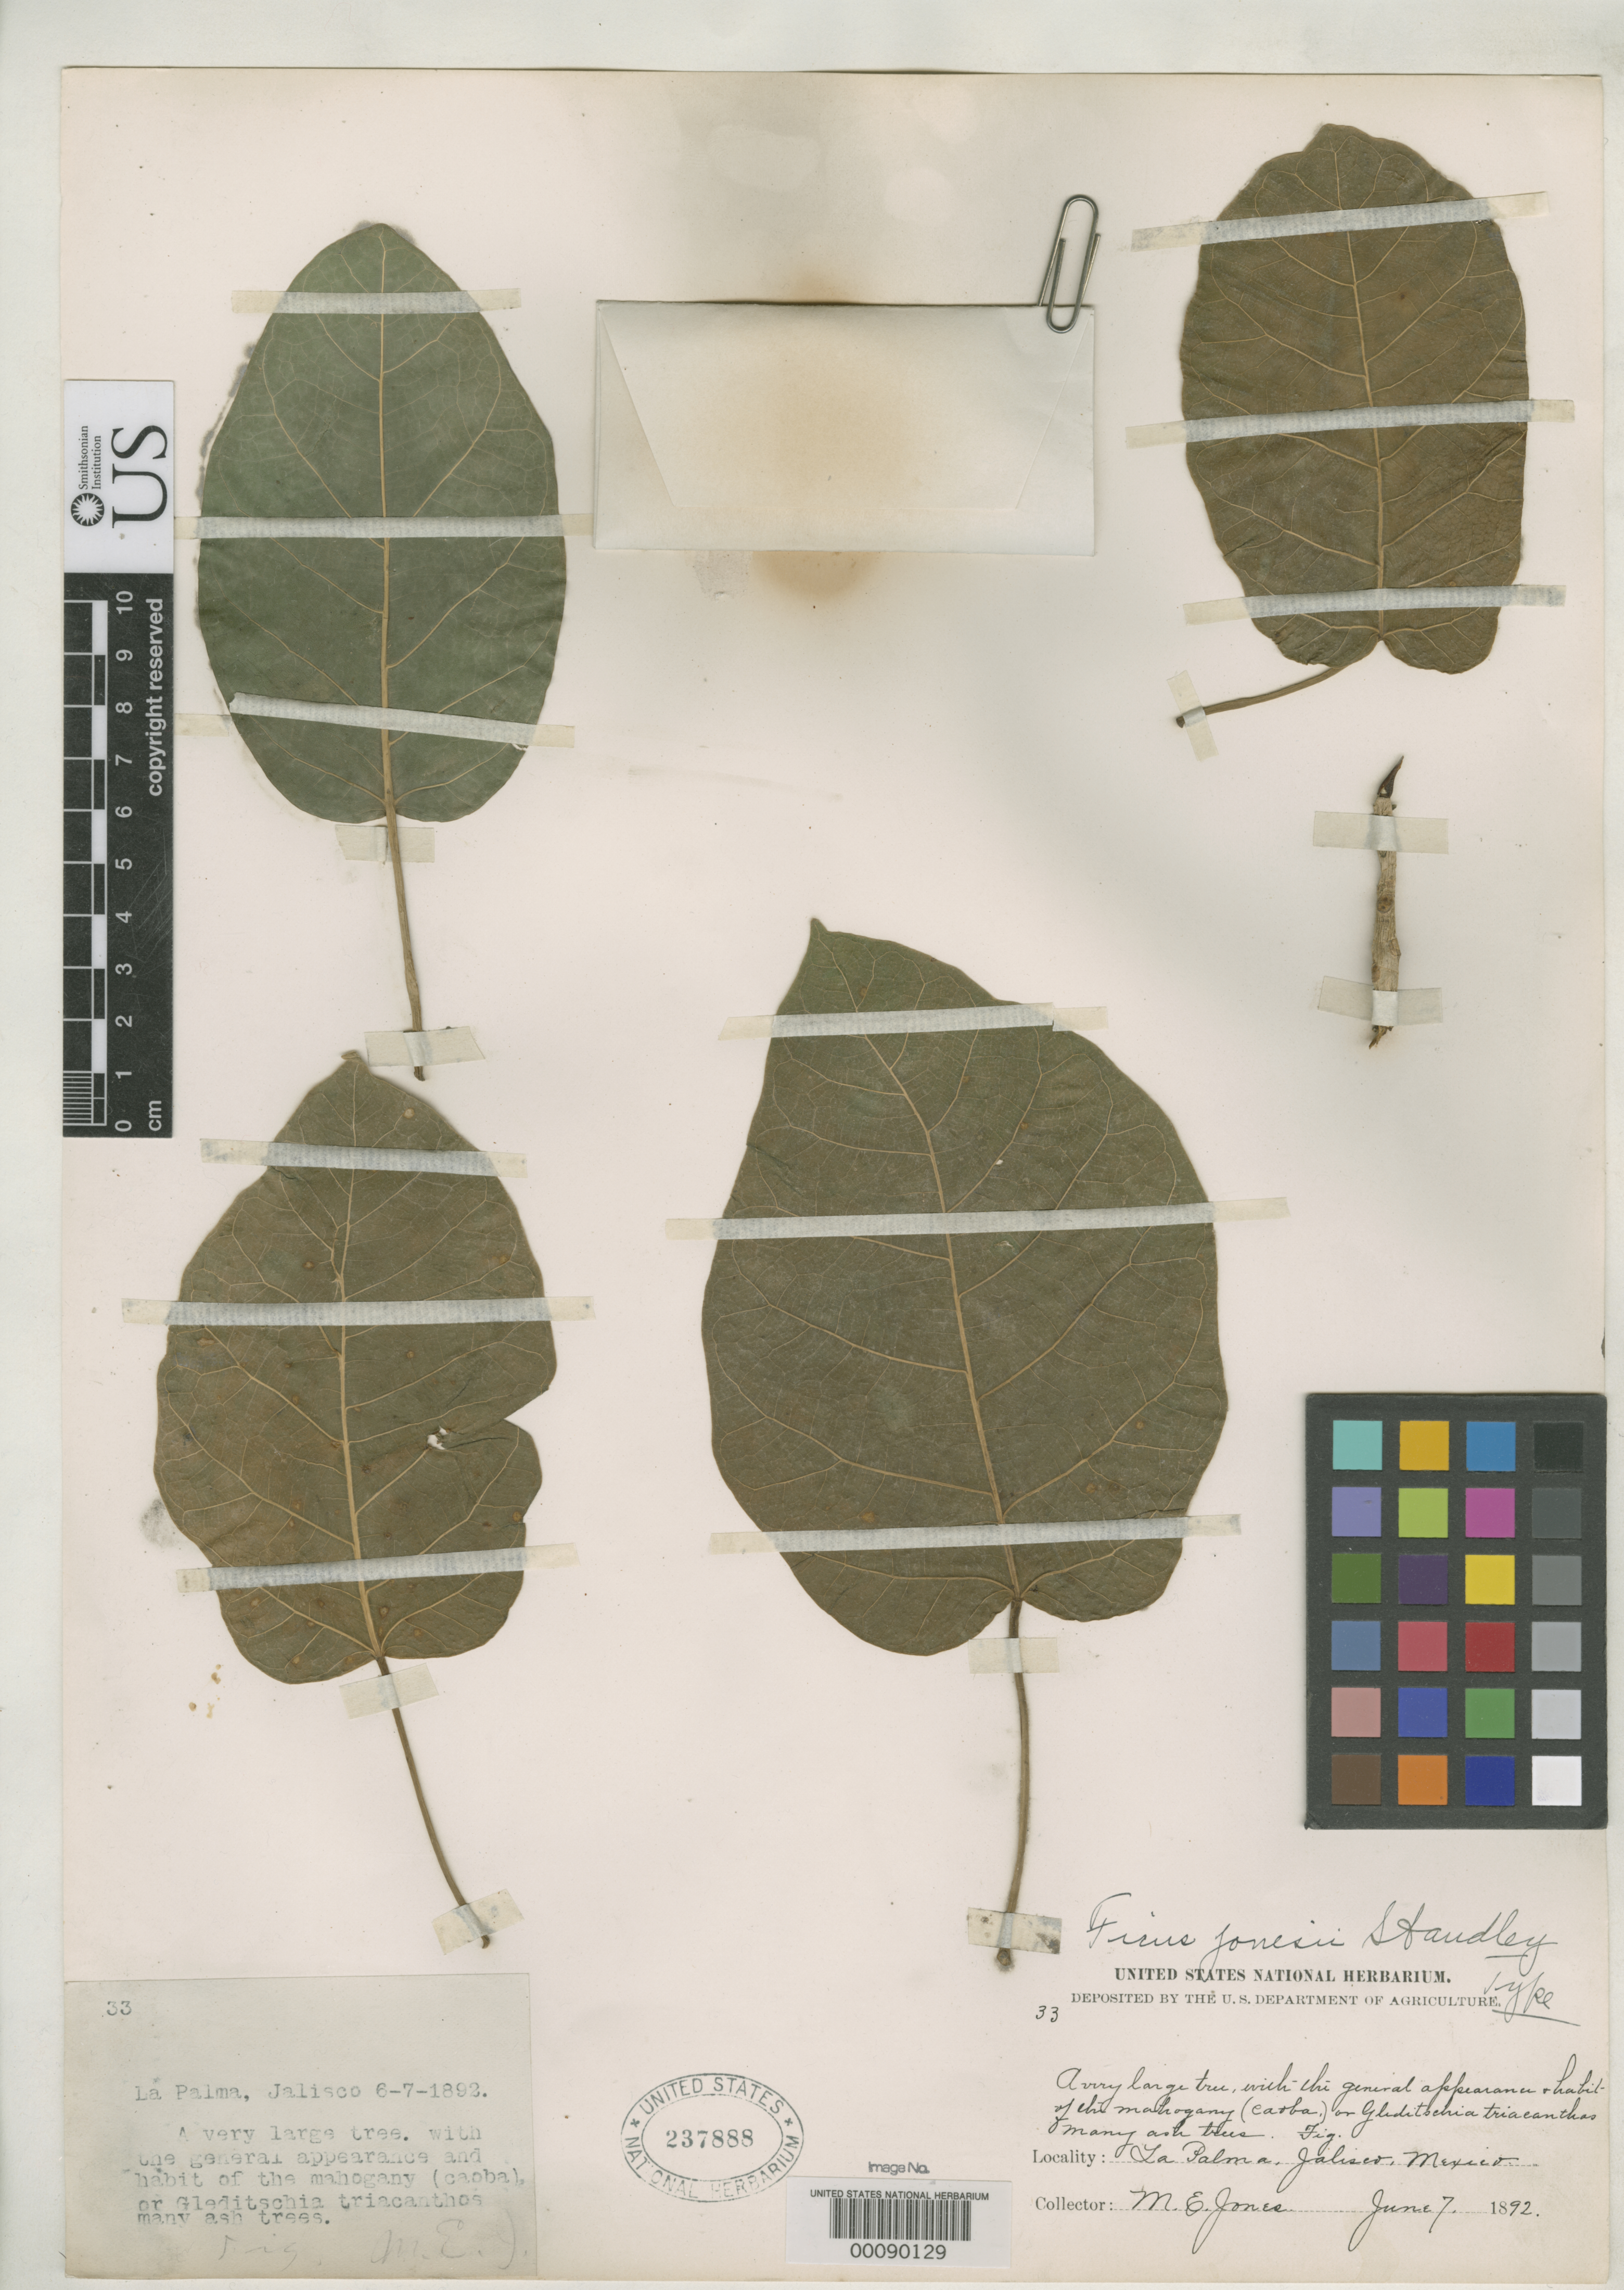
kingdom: Plantae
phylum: Tracheophyta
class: Magnoliopsida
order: Rosales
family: Moraceae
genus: Ficus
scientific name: Ficus jonesii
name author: Standl.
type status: Holotype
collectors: M. E. Jones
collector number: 33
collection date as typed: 07 Jun 1892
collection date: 1892-06-07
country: Mexico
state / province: Jalisco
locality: La Palma.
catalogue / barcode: US 237888